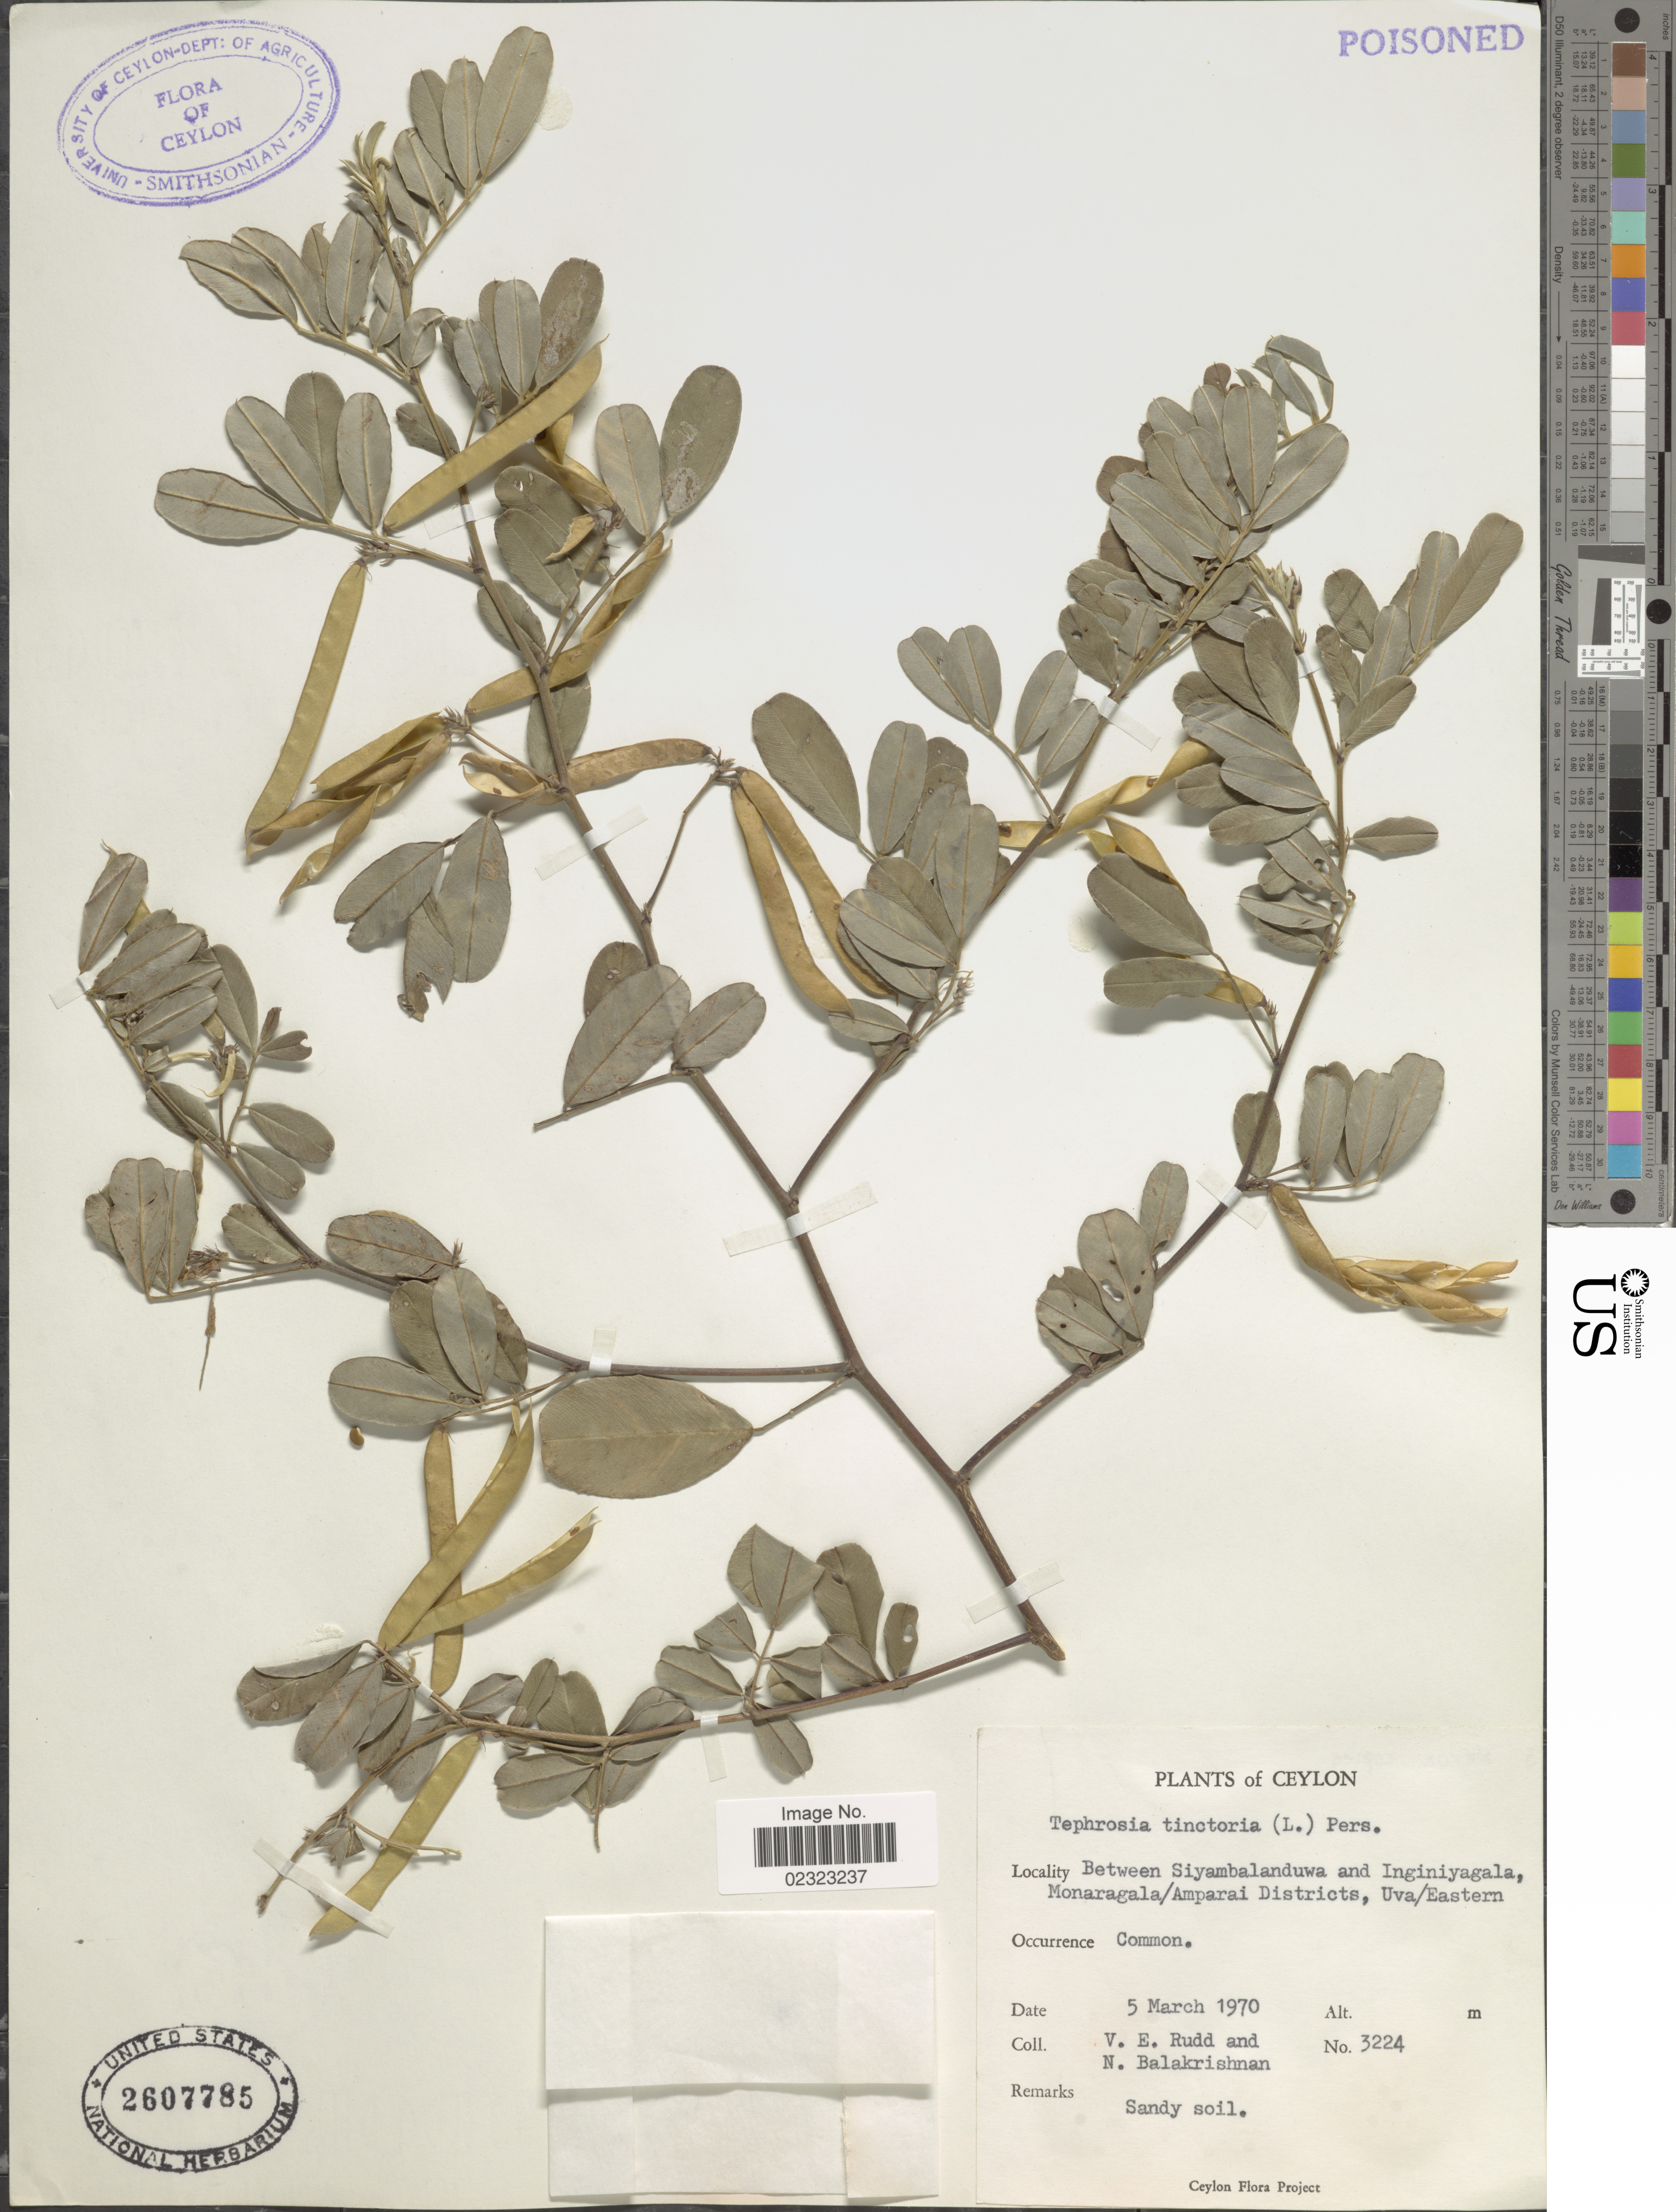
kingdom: Plantae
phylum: Tracheophyta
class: Magnoliopsida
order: Fabales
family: Fabaceae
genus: Tephrosia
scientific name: Tephrosia tinctoria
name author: Pers.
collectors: V. E. Rudd & N. Balakrishnan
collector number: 3224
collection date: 1970-03-05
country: Sri Lanka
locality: Ceylon, between Siyambalanduwa and Inginiyagala, Monaragala/Amparai Districts, Uva/Eastern.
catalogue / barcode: US 2607785